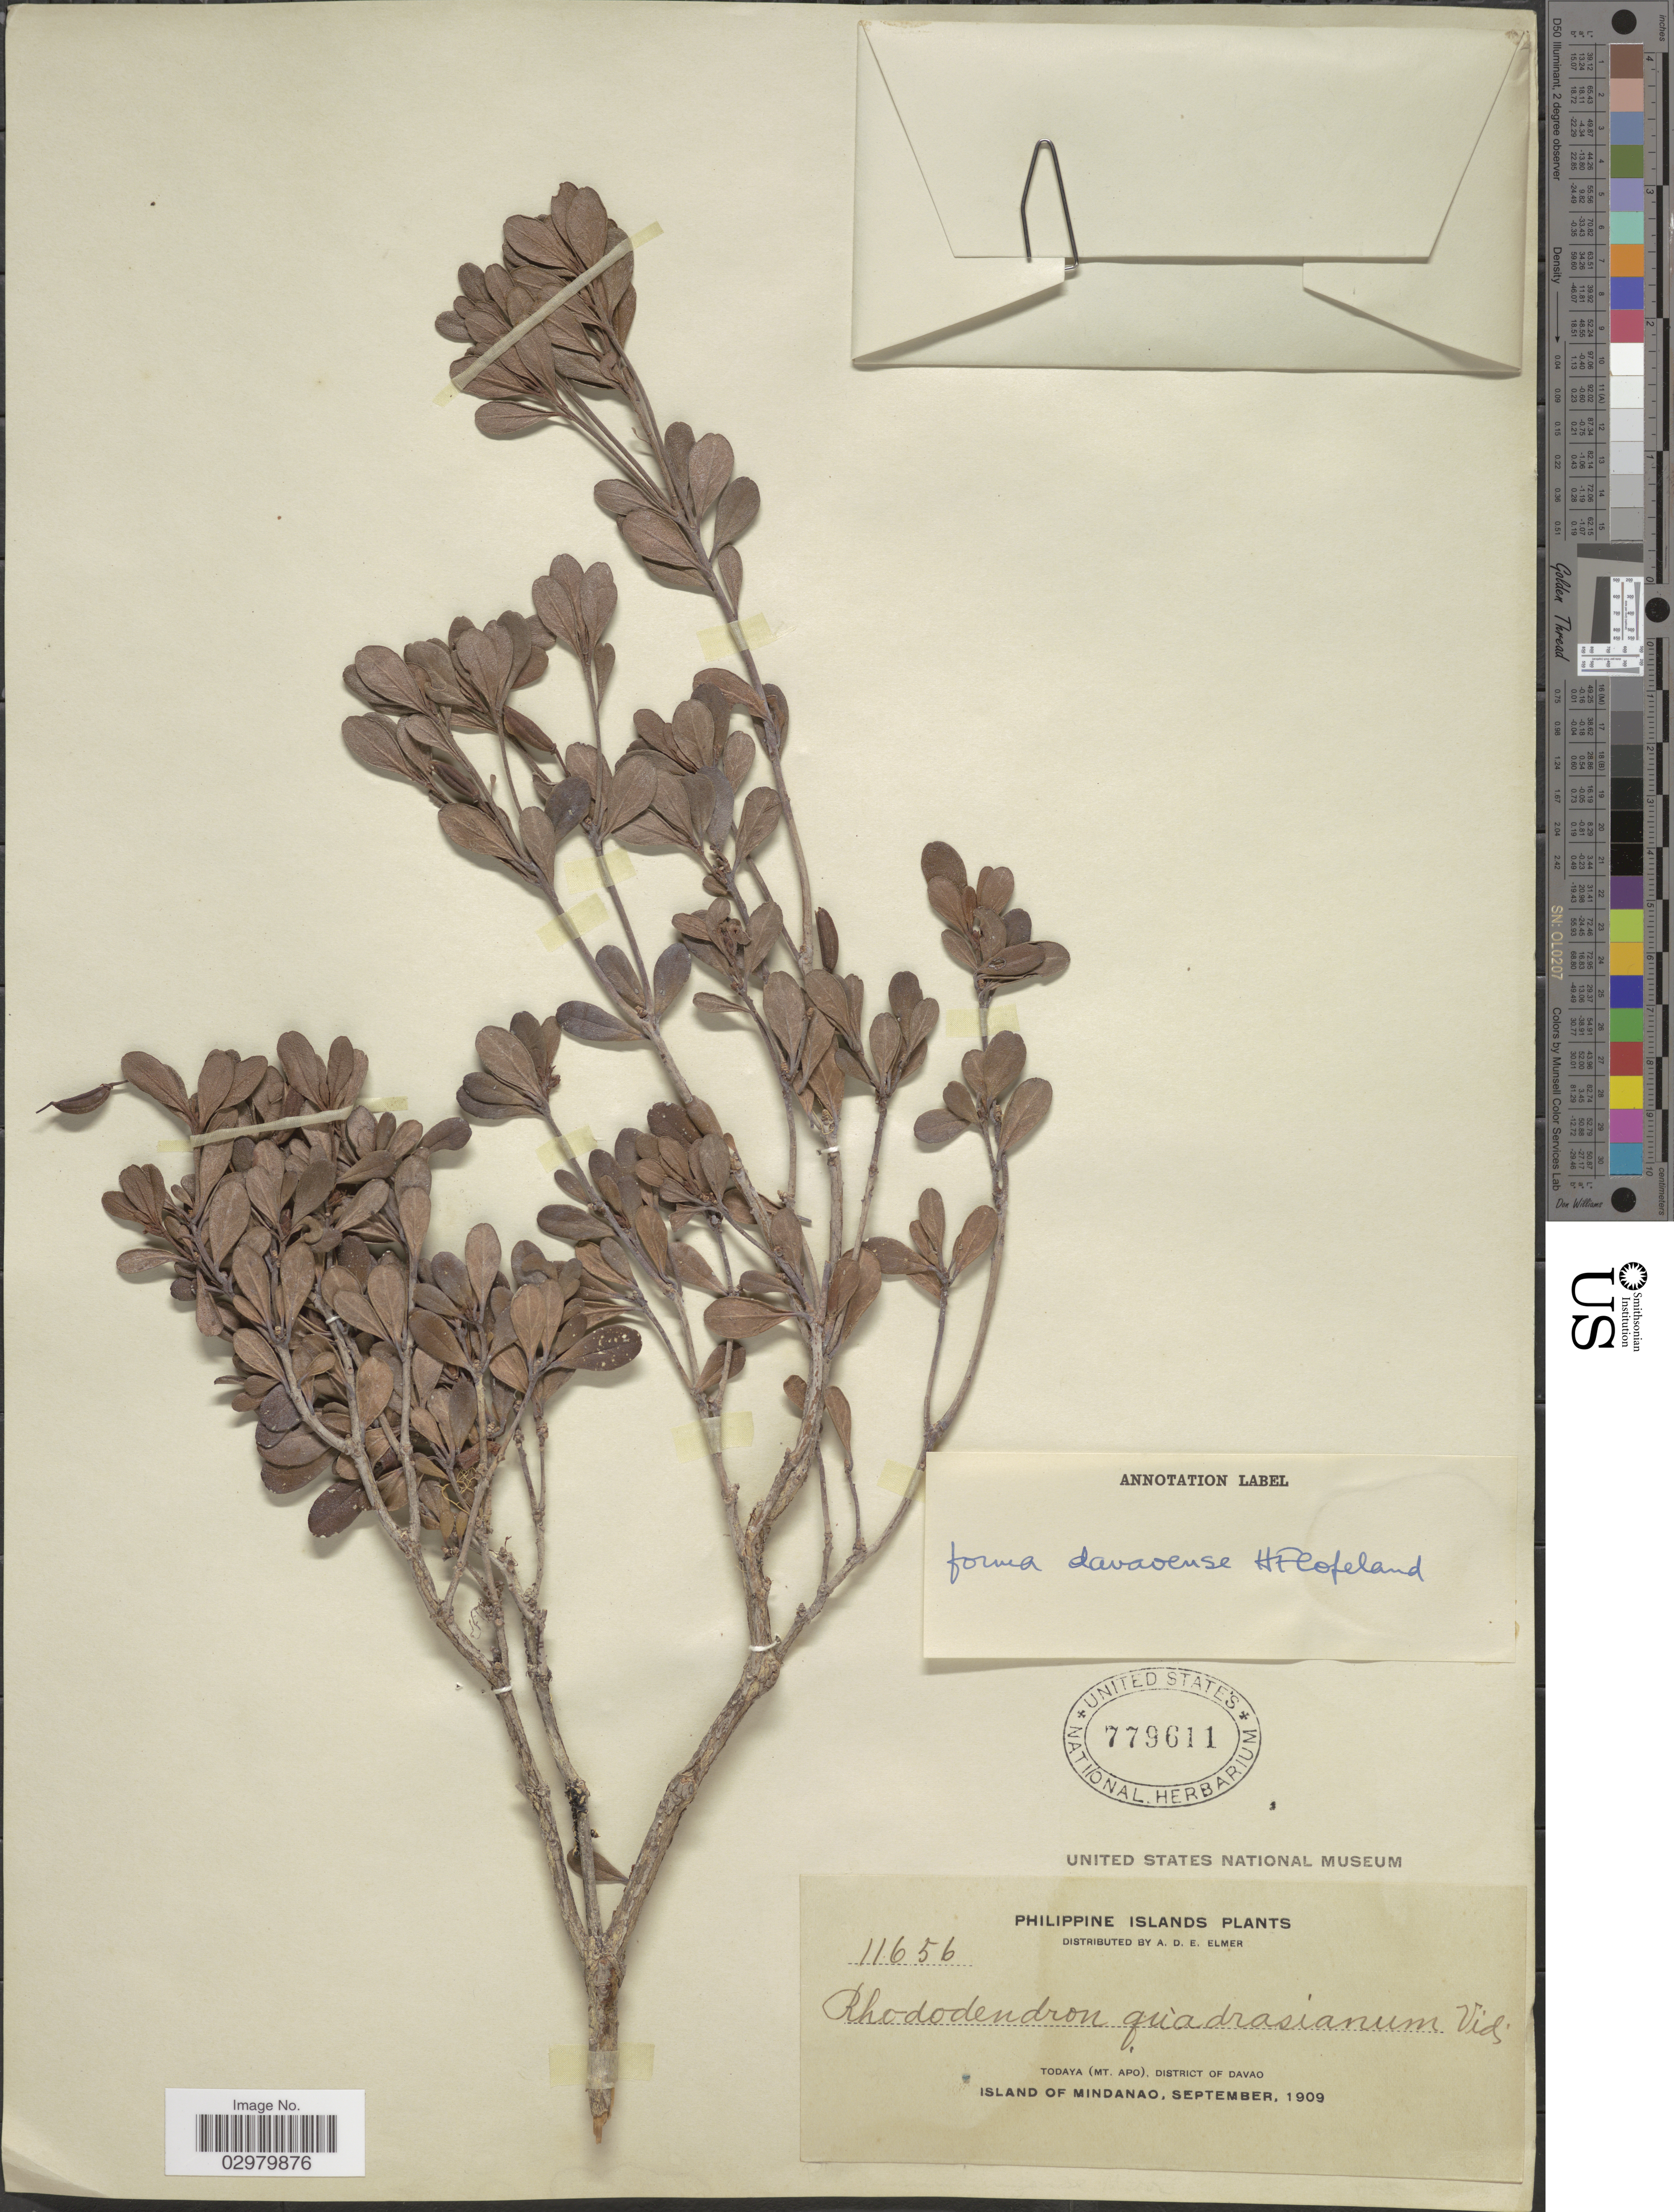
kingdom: Plantae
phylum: Tracheophyta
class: Magnoliopsida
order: Ericales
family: Ericaceae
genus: Rhododendron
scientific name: Rhododendron quadrasianum f. davaoense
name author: H.F. Copel.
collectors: A. D. E. Elmer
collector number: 11656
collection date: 1909-09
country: Philippines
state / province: Davao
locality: Todaya (Mt. Apo), District of Davao, Island of Mindanao.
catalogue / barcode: US 779611